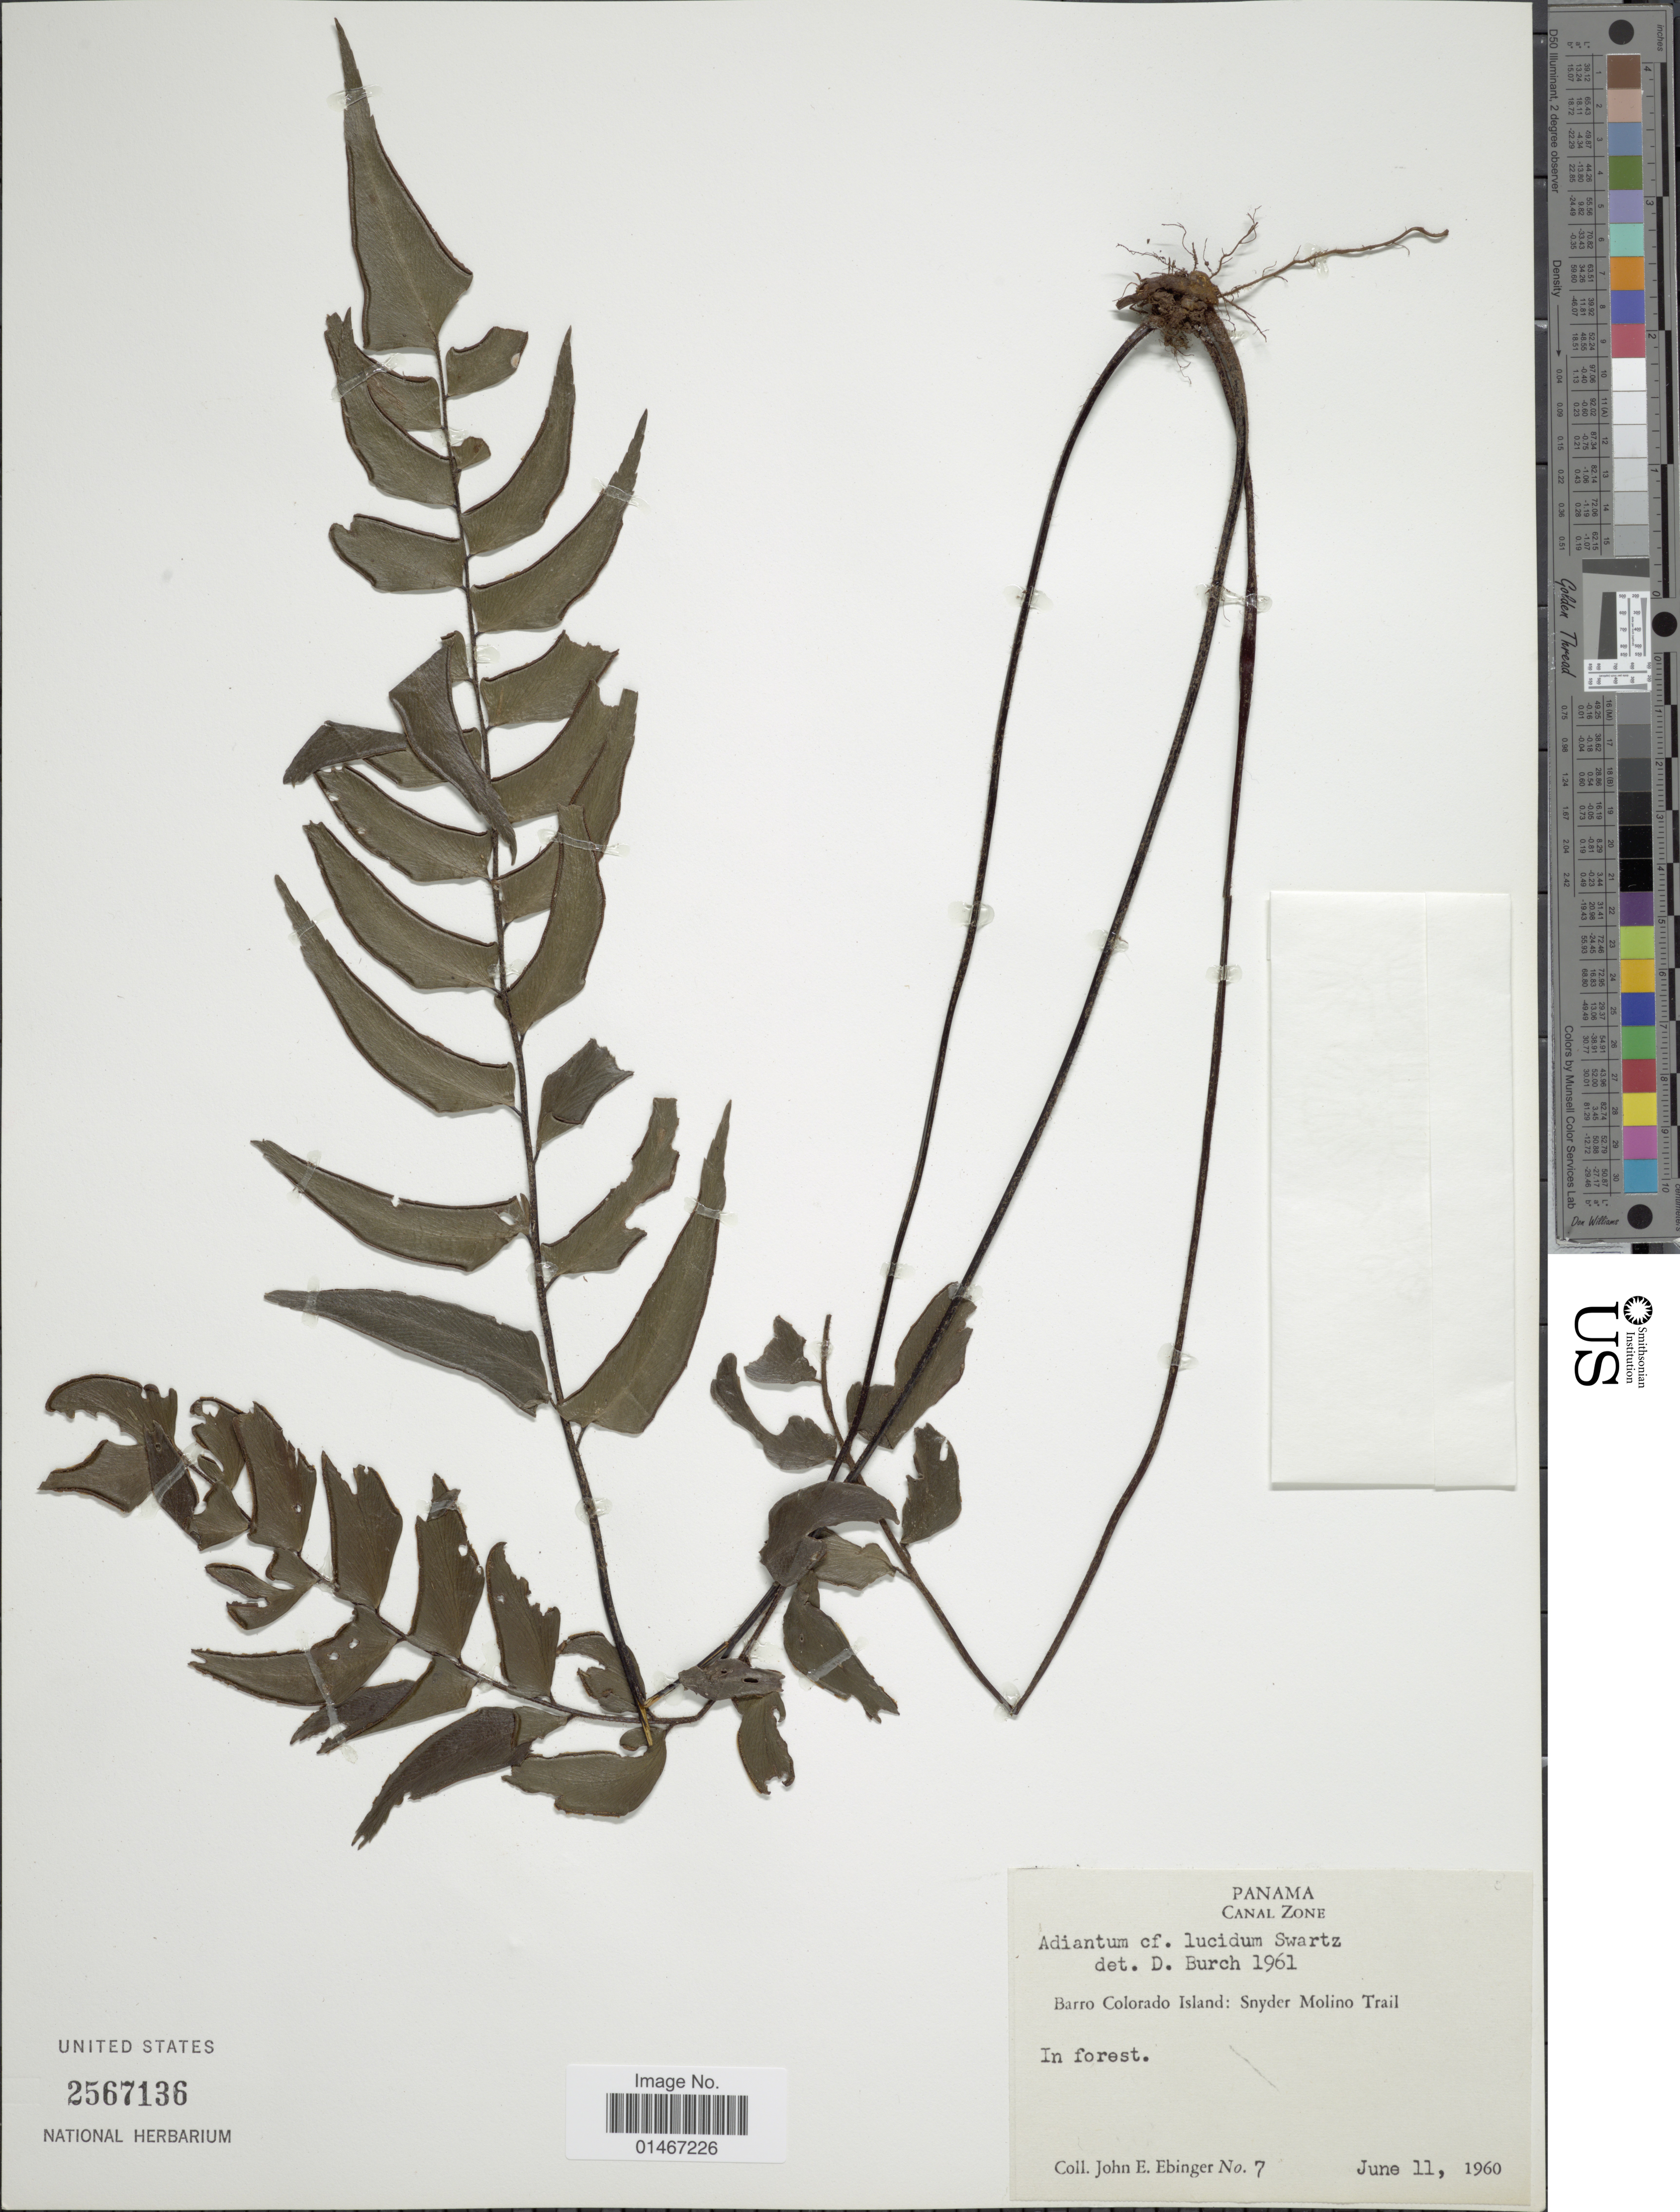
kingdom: Plantae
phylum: Tracheophyta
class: Polypodiopsida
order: Polypodiales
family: Pteridaceae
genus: Adiantum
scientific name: Adiantum lucidum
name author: (Cav.) Sw.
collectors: J. Ebinger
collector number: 7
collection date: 1960-06-11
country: Panama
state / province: Panamá Oeste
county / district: Canal Zone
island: Barro Colorado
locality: Canal Zone. Barro Colorado Island: Snyder Molino Trail.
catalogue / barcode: US 2567136